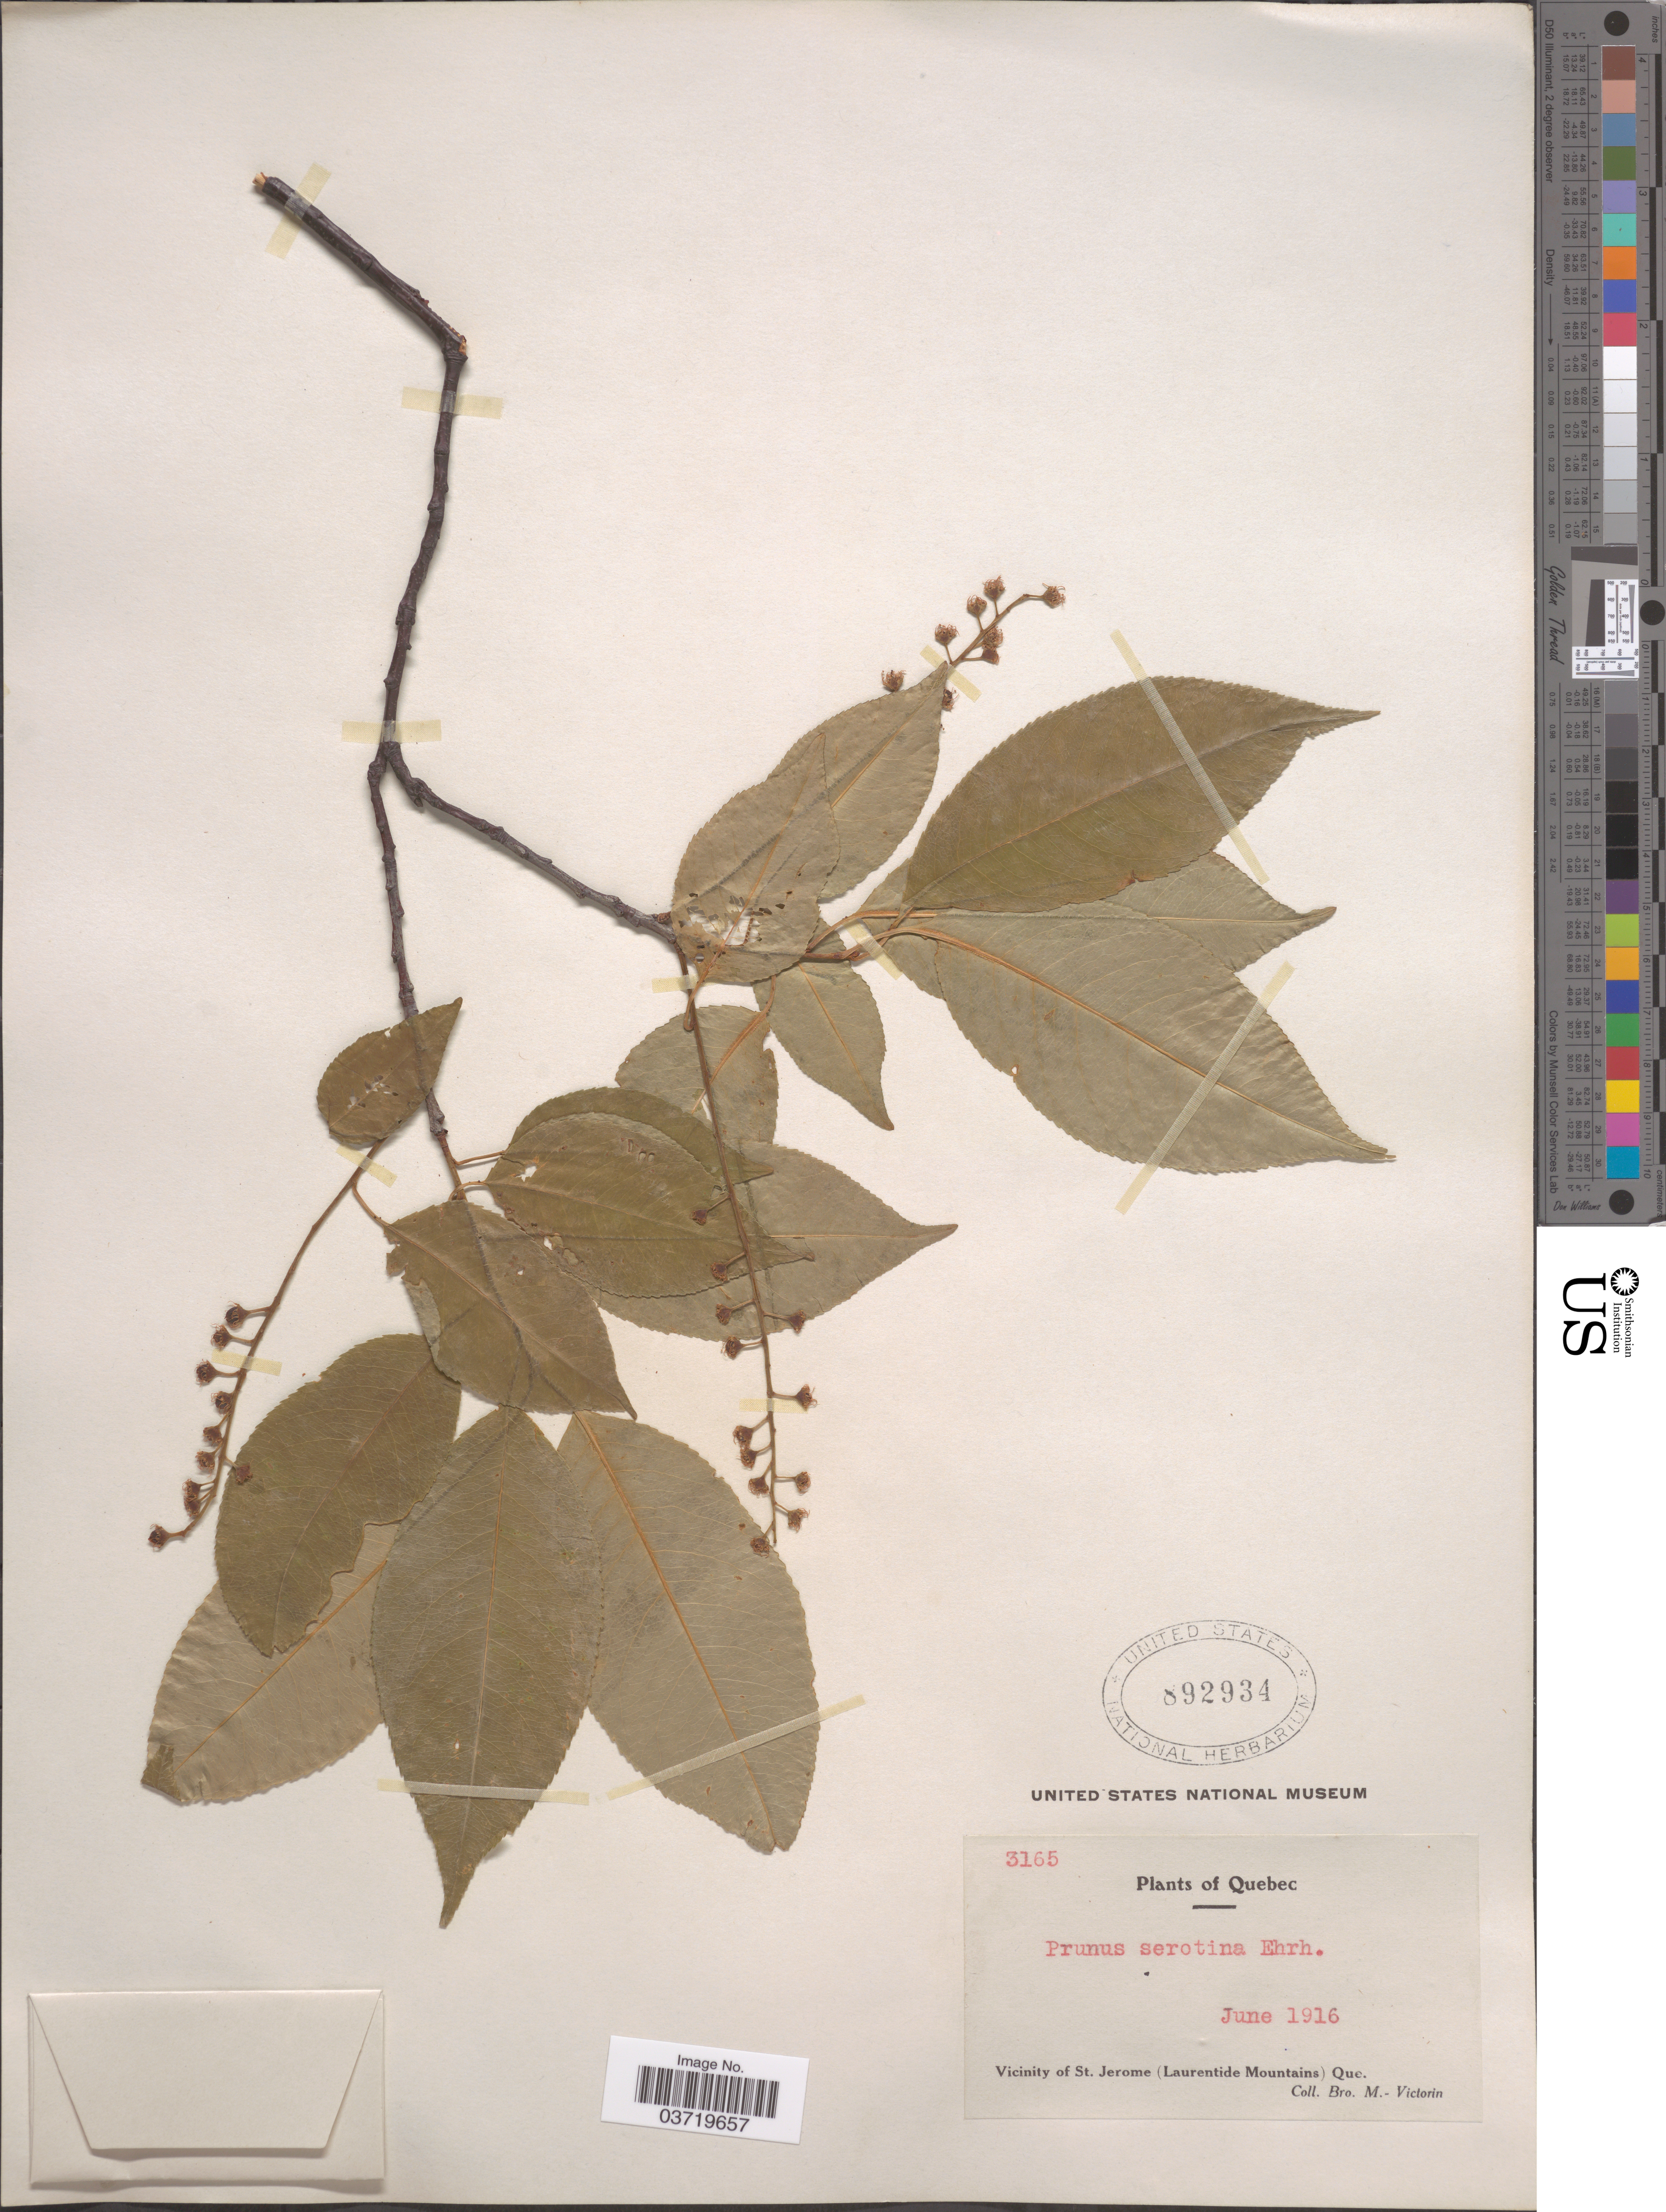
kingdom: Plantae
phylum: Tracheophyta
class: Magnoliopsida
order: Rosales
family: Rosaceae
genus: Prunus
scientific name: Prunus serotina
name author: Ehrh.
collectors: Fr. Marie-Victorin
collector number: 3165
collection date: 1916-06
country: Canada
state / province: Quebec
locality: Vicinity of St. Jerome (Laurentide Mountains).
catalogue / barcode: US 892934